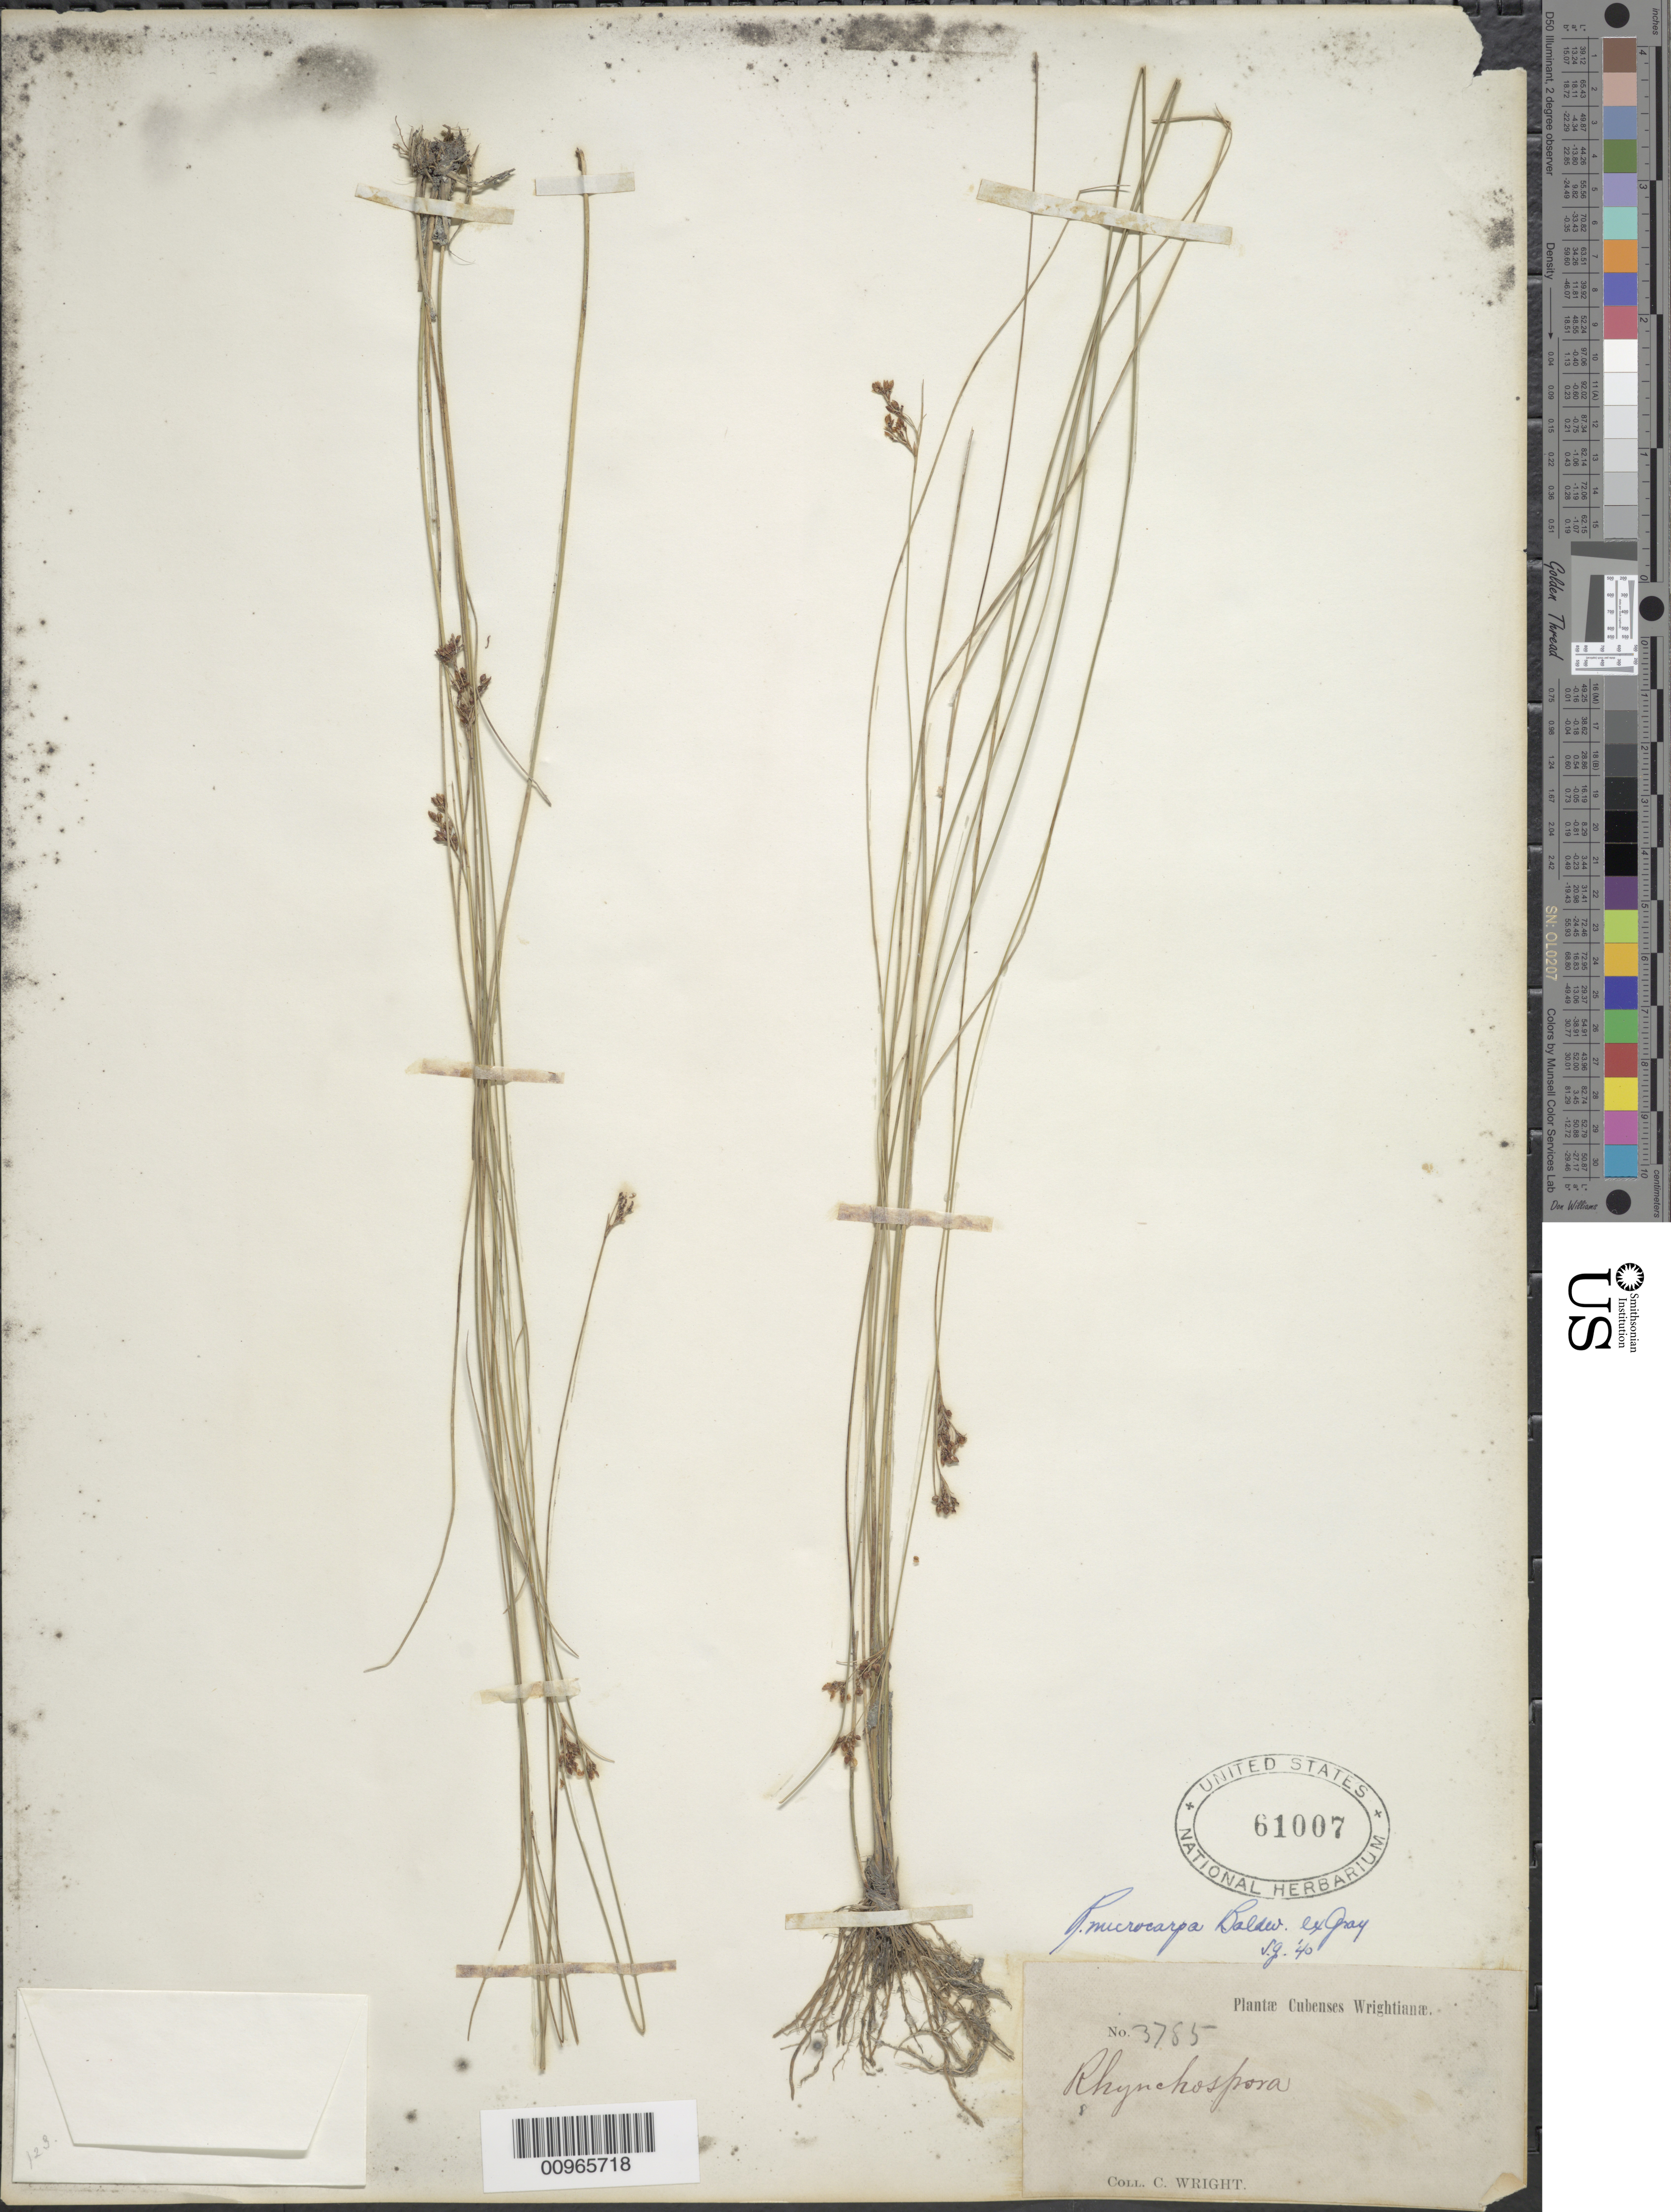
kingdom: Plantae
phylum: Tracheophyta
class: Liliopsida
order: Poales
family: Cyperaceae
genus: Rhynchospora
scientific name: Rhynchospora microcarpa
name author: Baldwin ex A. Gray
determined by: Gale, S.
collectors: C. Wright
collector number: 3785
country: Cuba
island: Cuba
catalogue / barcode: US 61007